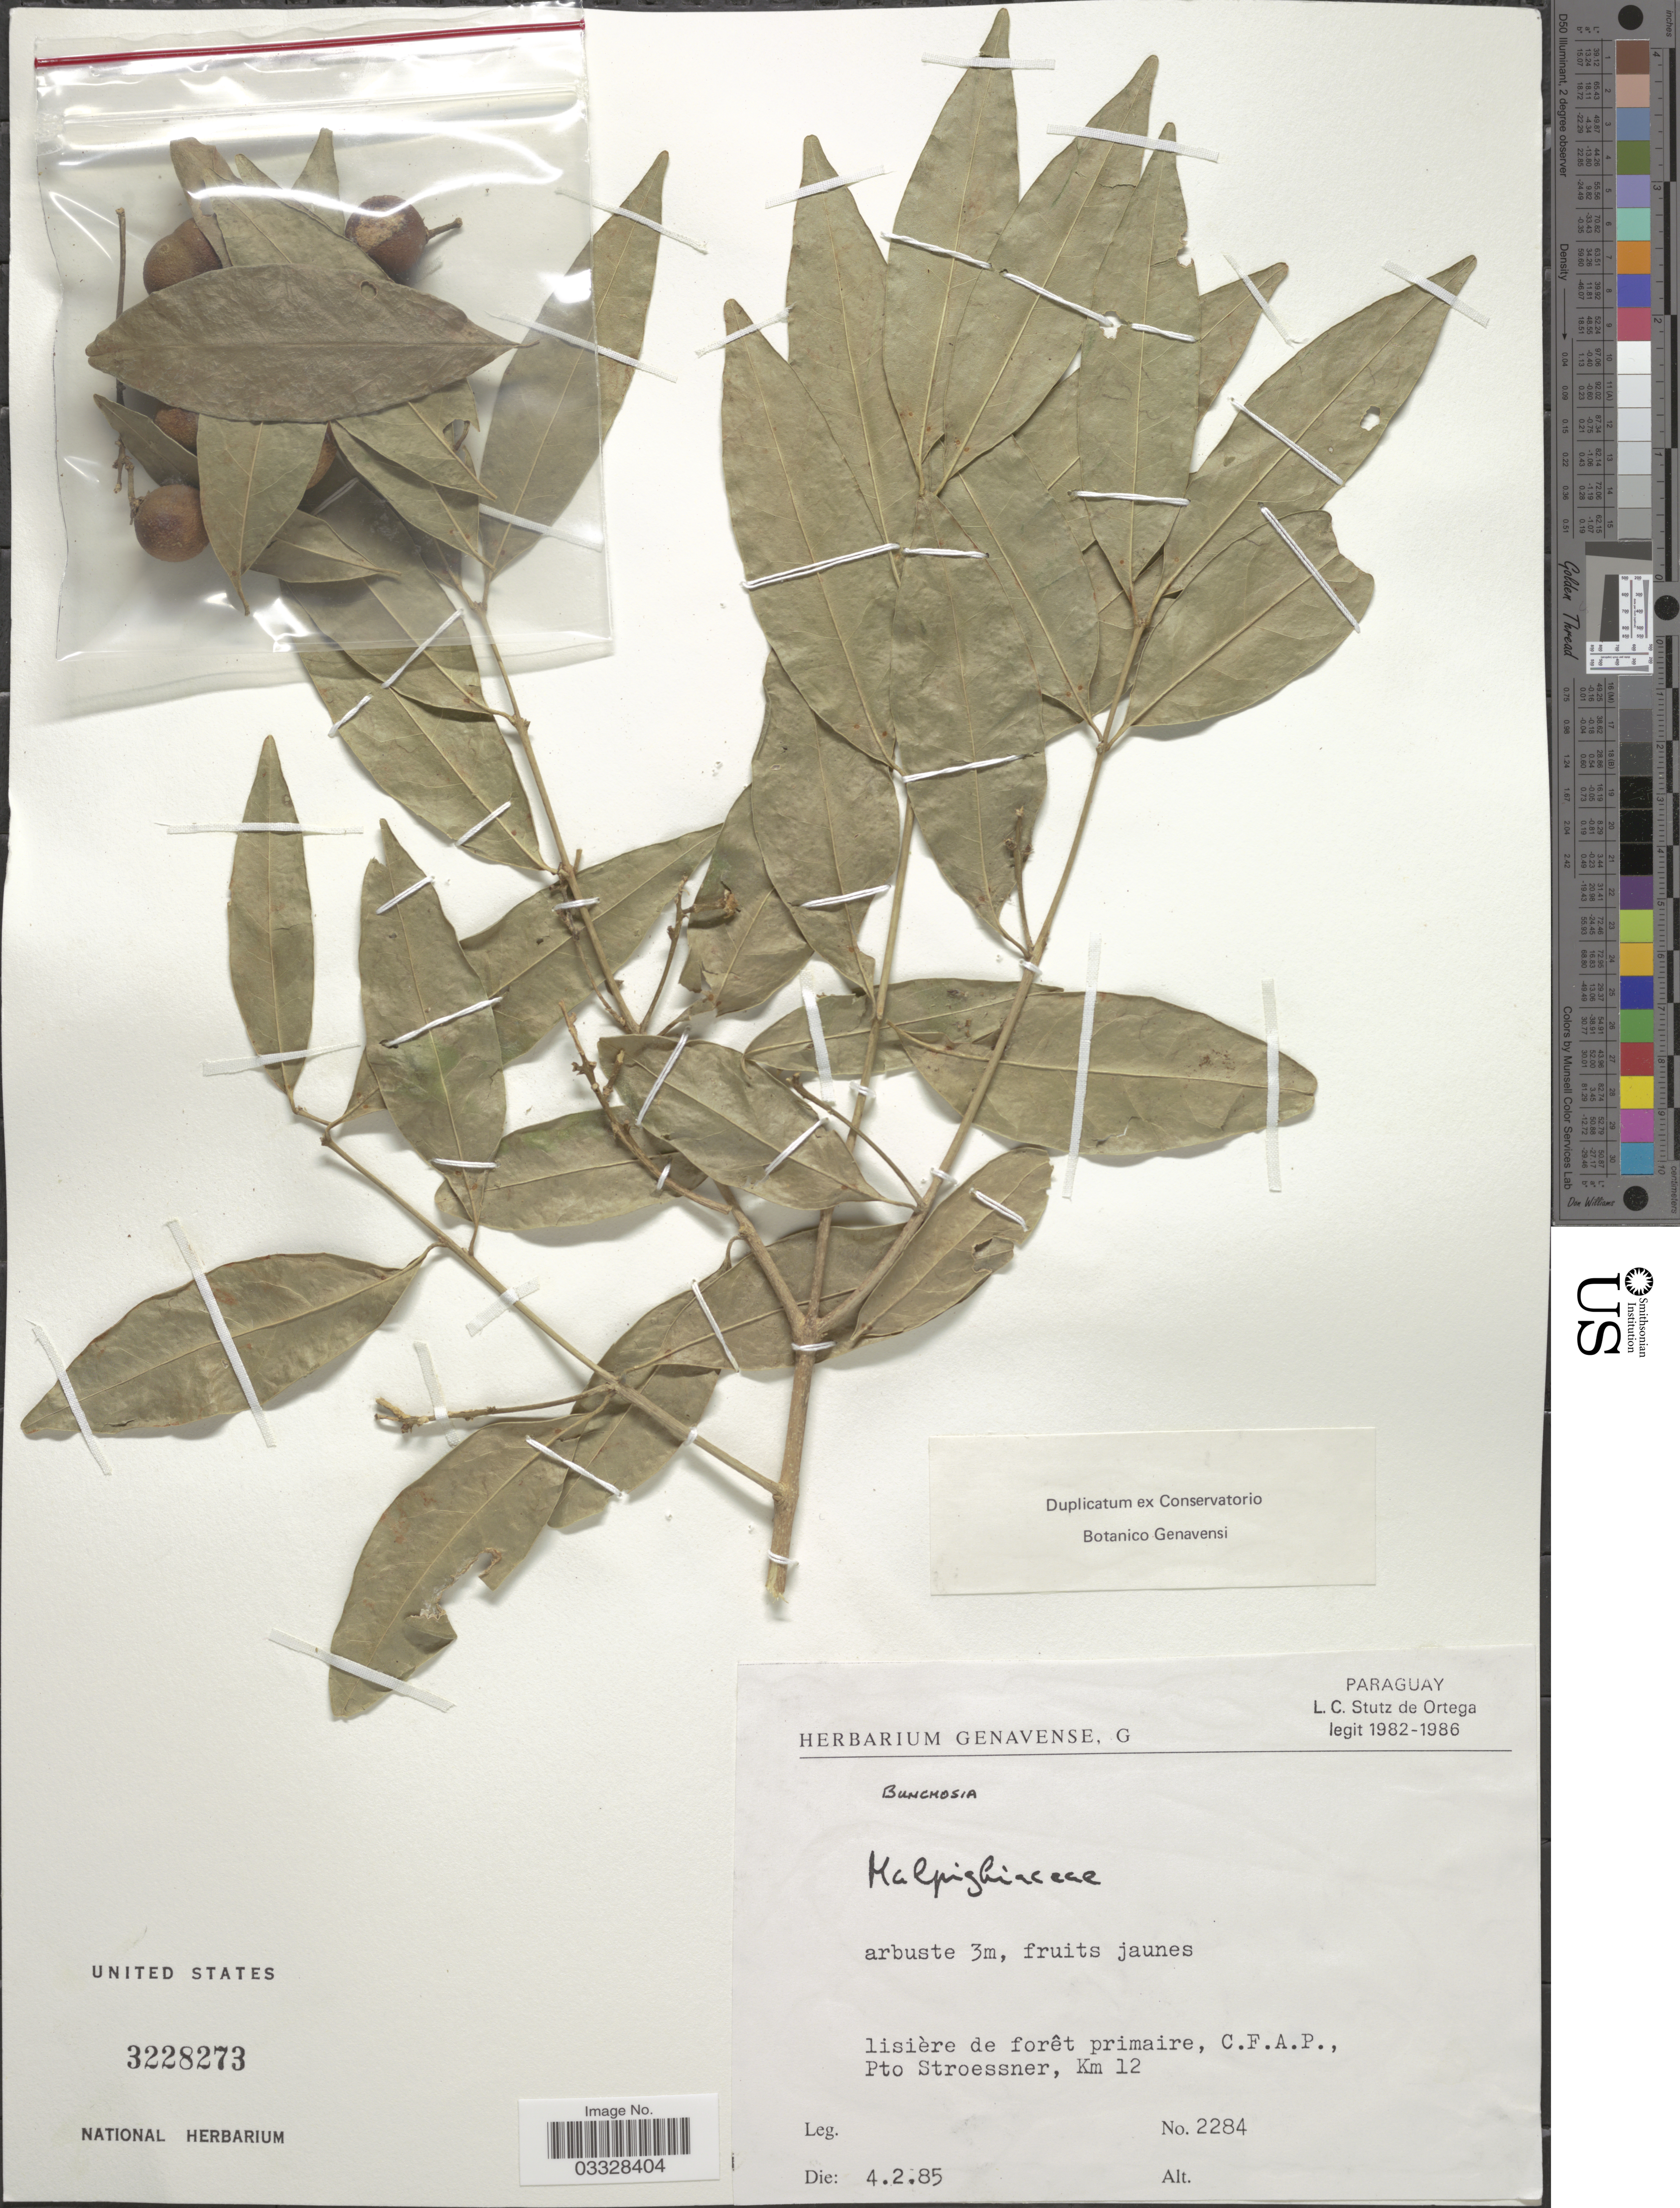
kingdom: Plantae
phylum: Tracheophyta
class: Magnoliopsida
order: Malpighiales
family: Malpighiaceae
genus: Bunchosia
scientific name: Bunchosia sp.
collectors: L. C. Stutz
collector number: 2284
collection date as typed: Transcribed d/m/y: 4/2/85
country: Paraguay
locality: Lisière de forêt primaire, C.F.A.P., Pto Stroessner, Km 12.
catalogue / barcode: US 3228273